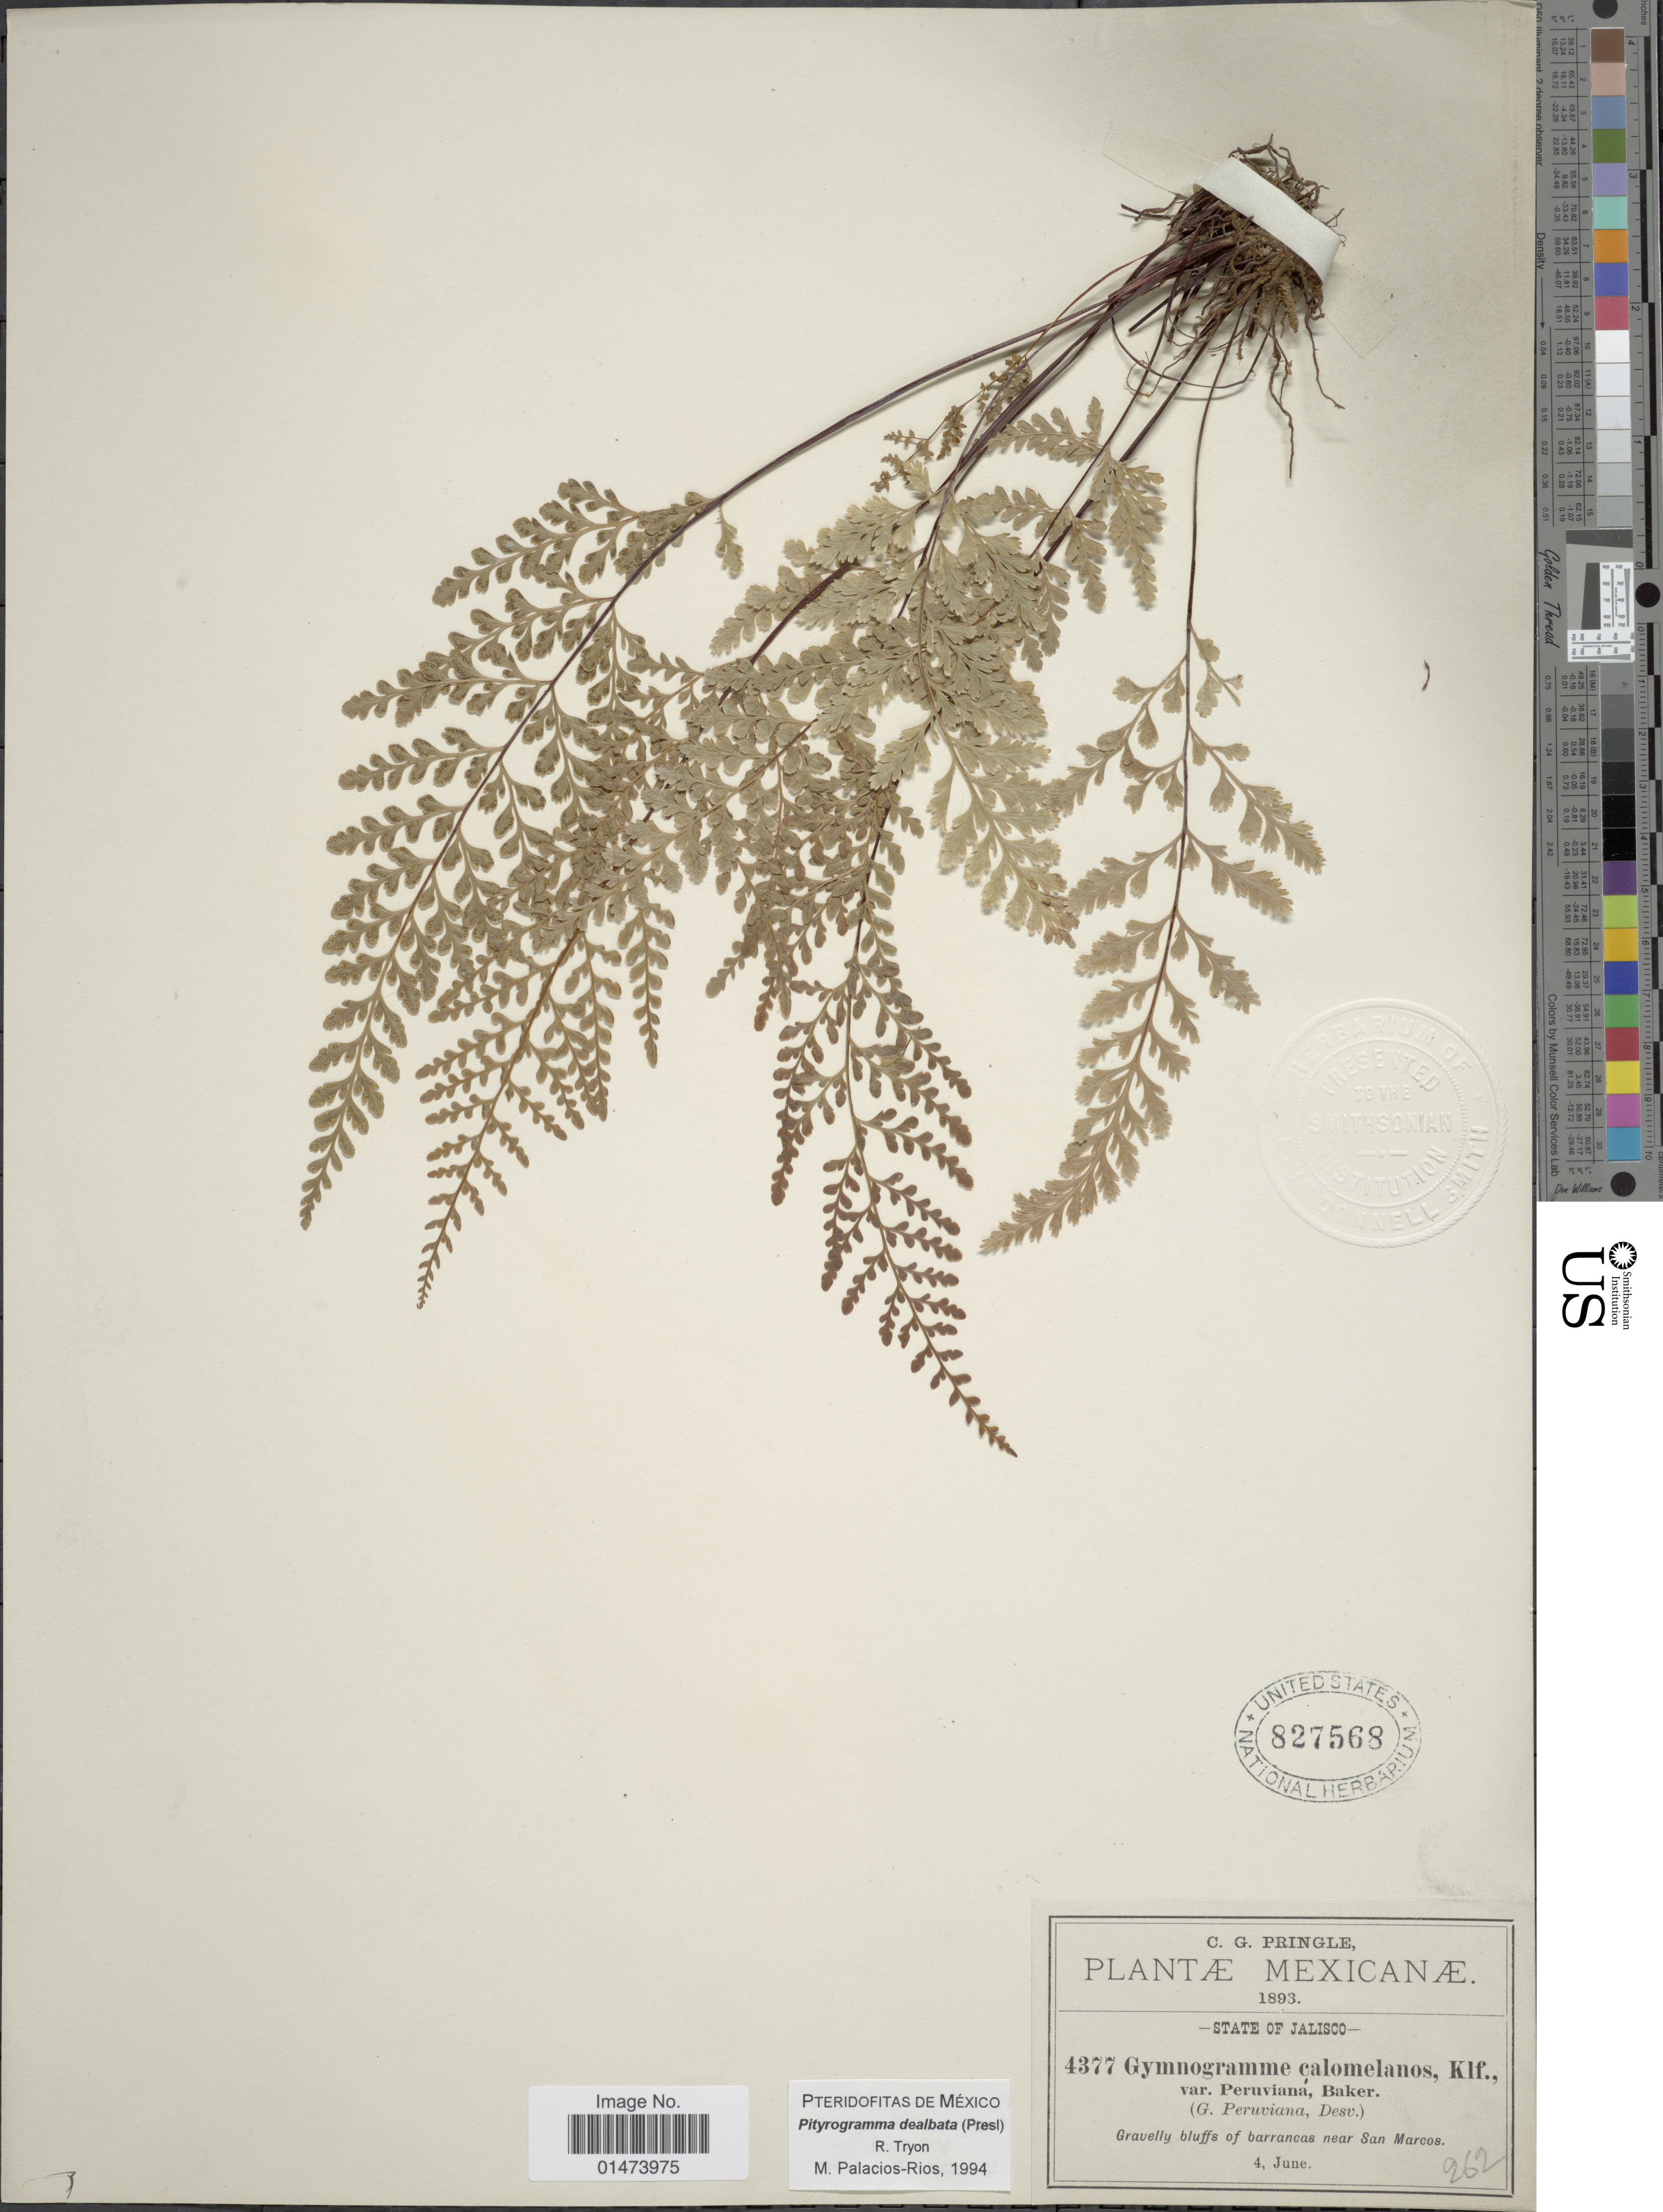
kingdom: Plantae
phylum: Tracheophyta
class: Polypodiopsida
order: Polypodiales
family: Pteridaceae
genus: Pityrogramma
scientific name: Pityrogramma dealbata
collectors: C. G. Pringle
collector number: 4377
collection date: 1893-06-04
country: Mexico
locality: Gravelly bluffs near San Marcos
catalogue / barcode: US 827568